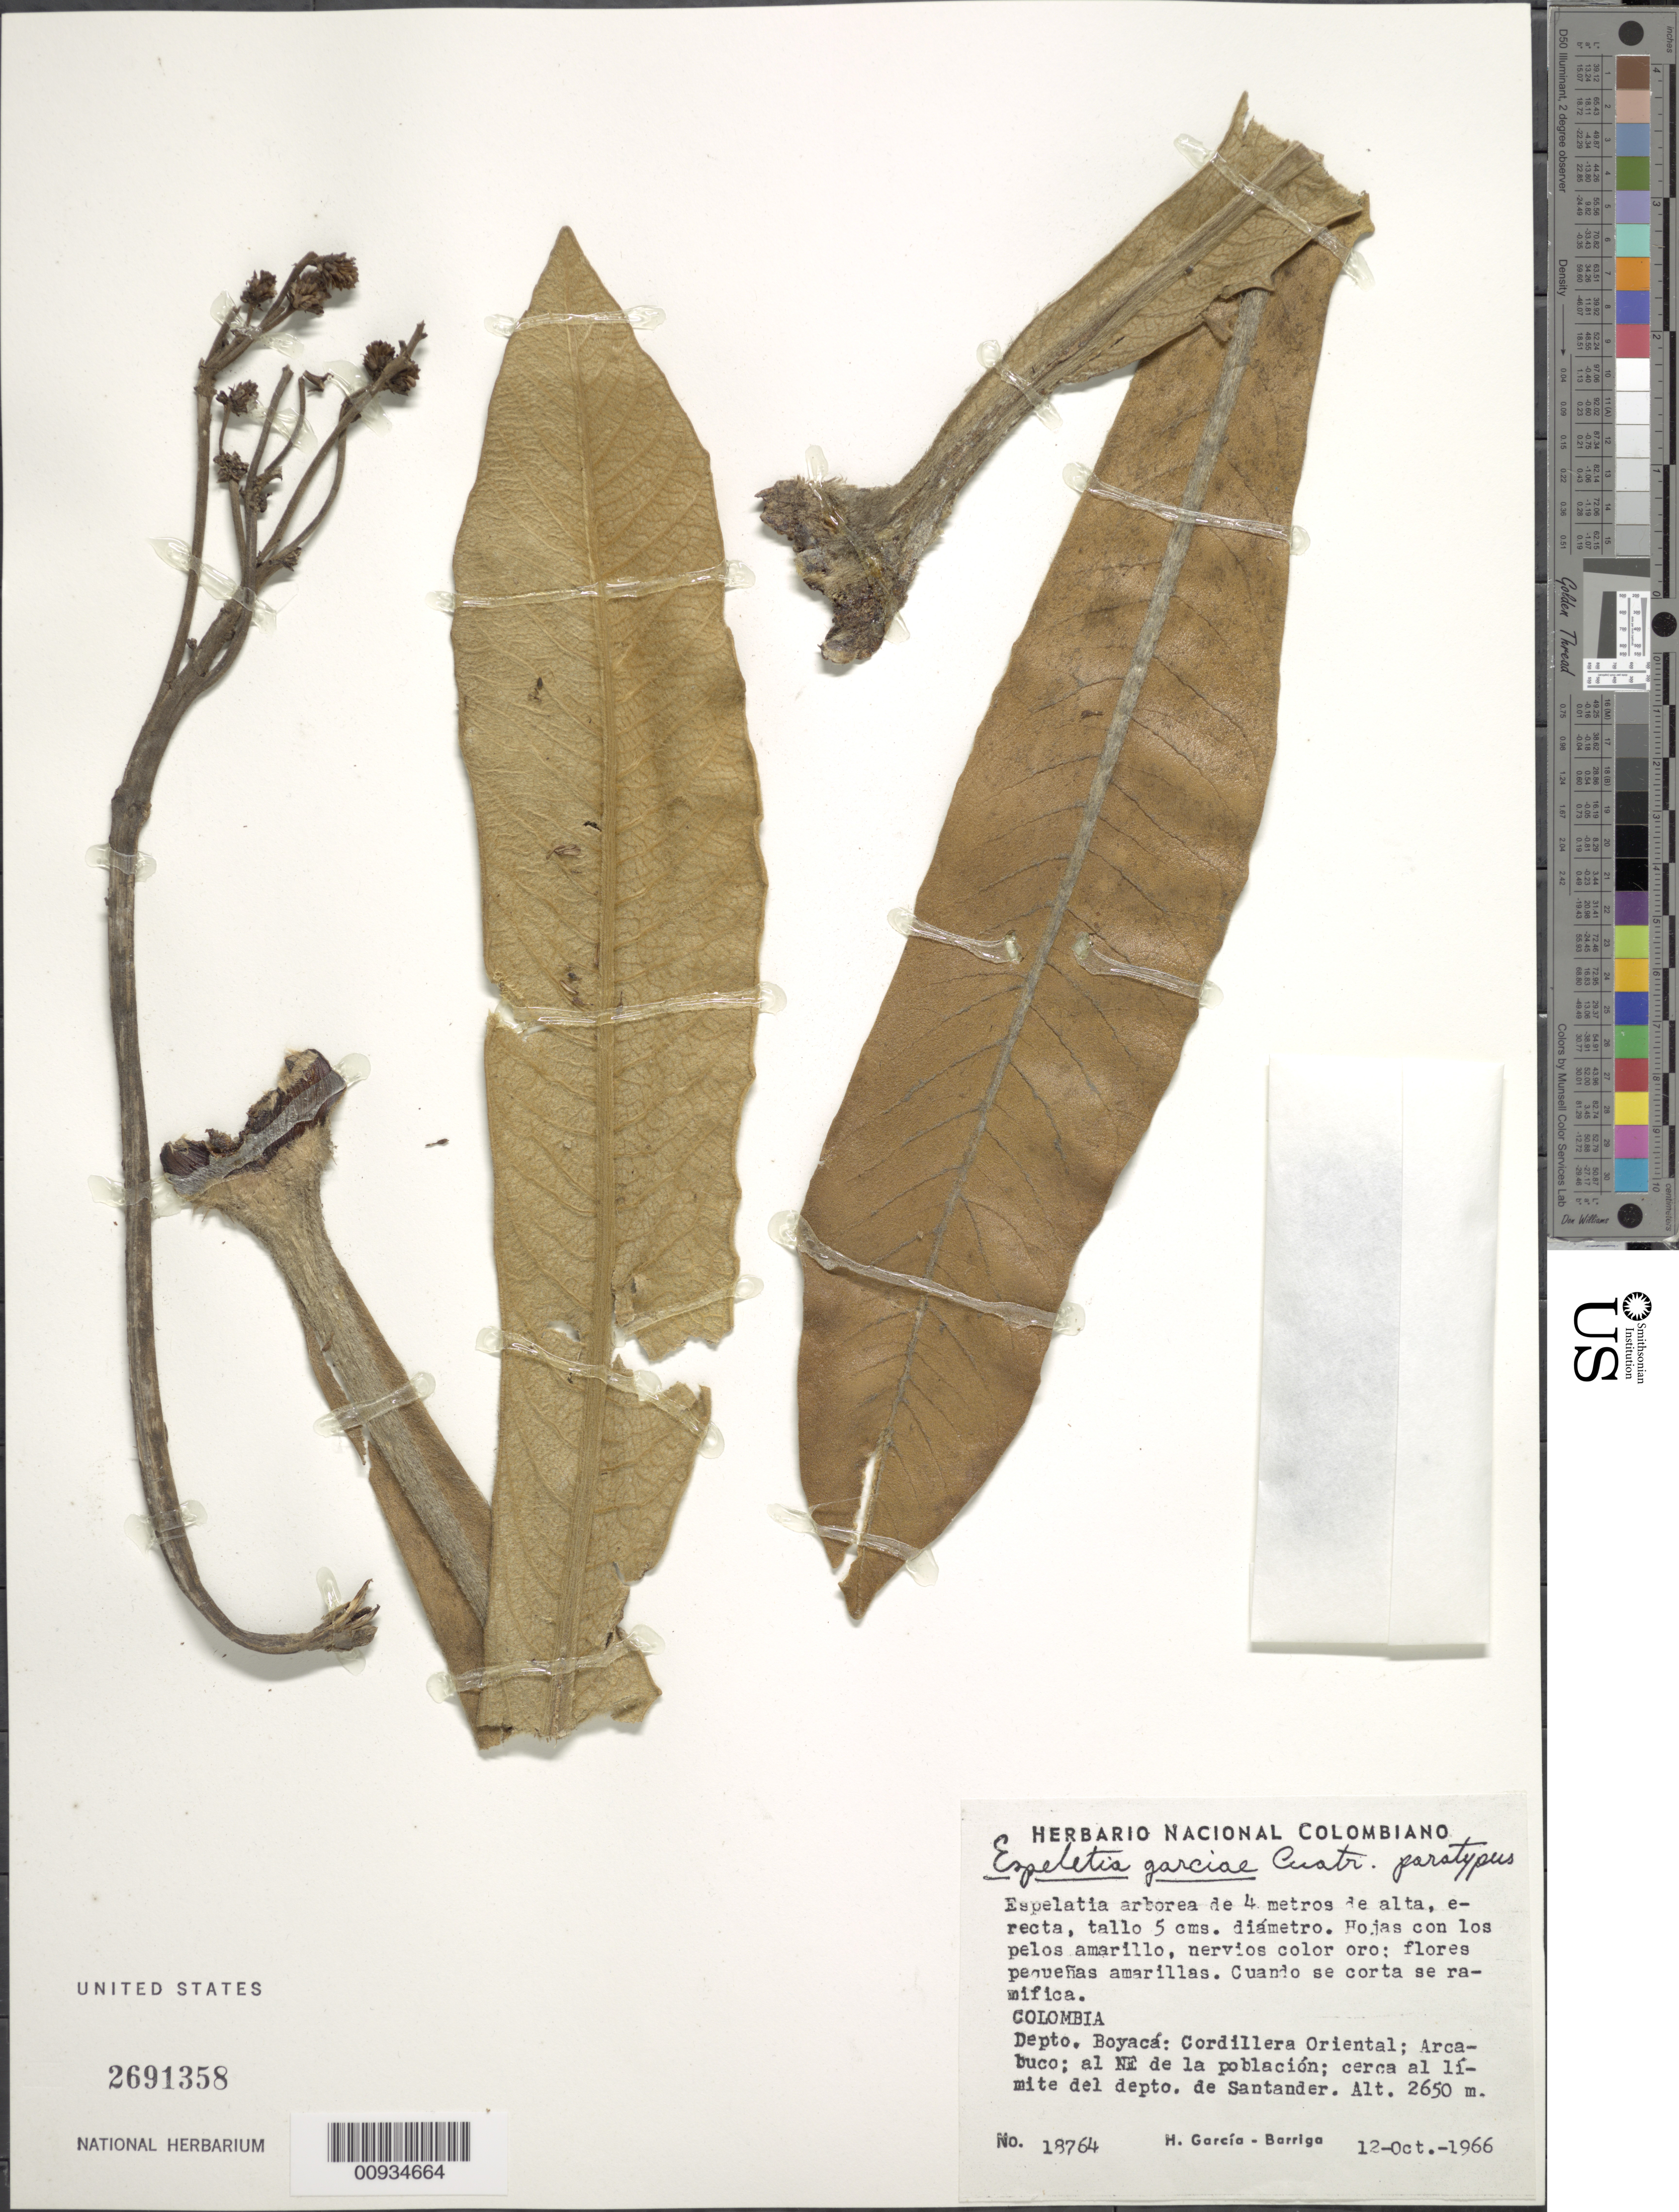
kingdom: Plantae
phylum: Tracheophyta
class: Magnoliopsida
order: Asterales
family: Asteraceae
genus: Espeletiopsis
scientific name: Espeletiopsis garciae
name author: (Cuatrec.) Cuatrec.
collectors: H. García Barriga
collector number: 18764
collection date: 1966-10-12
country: Colombia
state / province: Boyacá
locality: Depto. Boyacá: Cordillera Oriental; Arcabuco; al NE de la poblacion; cerca al limite del depto. de Santander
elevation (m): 2650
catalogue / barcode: US 2691358